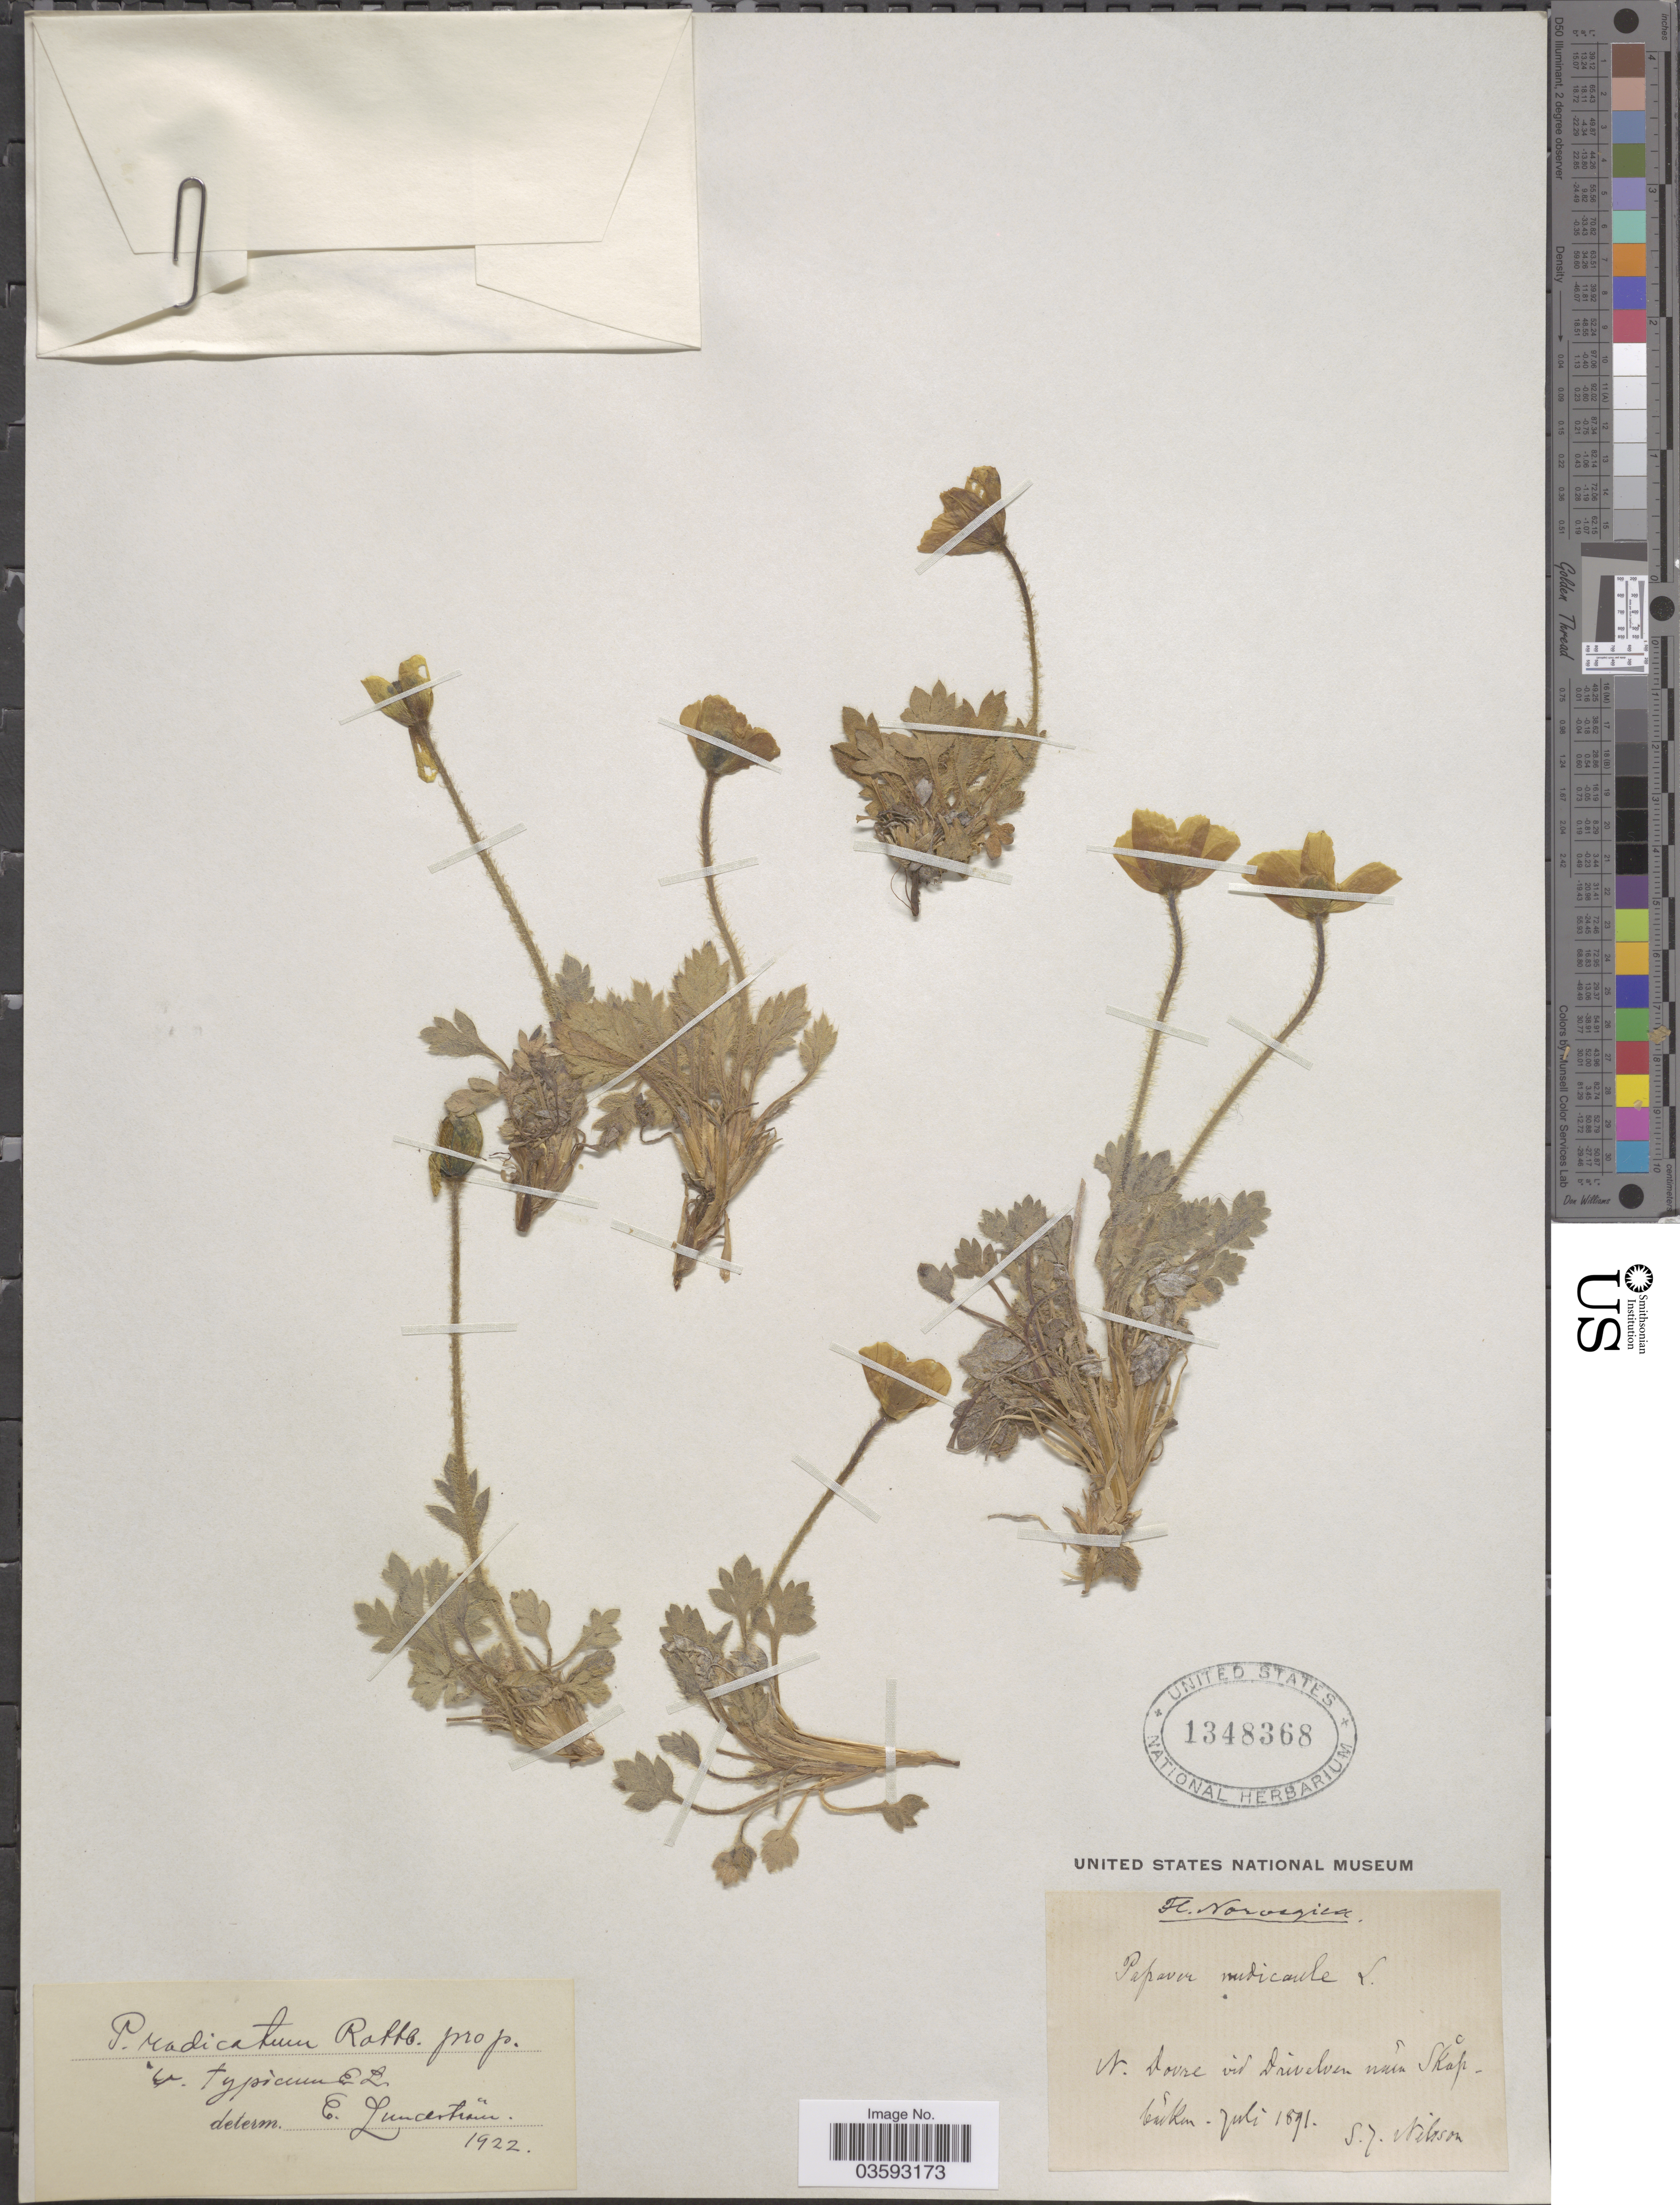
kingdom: Plantae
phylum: Tracheophyta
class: Magnoliopsida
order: Ranunculales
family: Papaveraceae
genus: Papaver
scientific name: Papaver nudicaule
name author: L.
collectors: S. Nilsson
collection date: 1891-07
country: Norway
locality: Norvegica. N. Dovre vid Drivstuen nara Skåp - becken.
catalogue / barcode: US 1348368